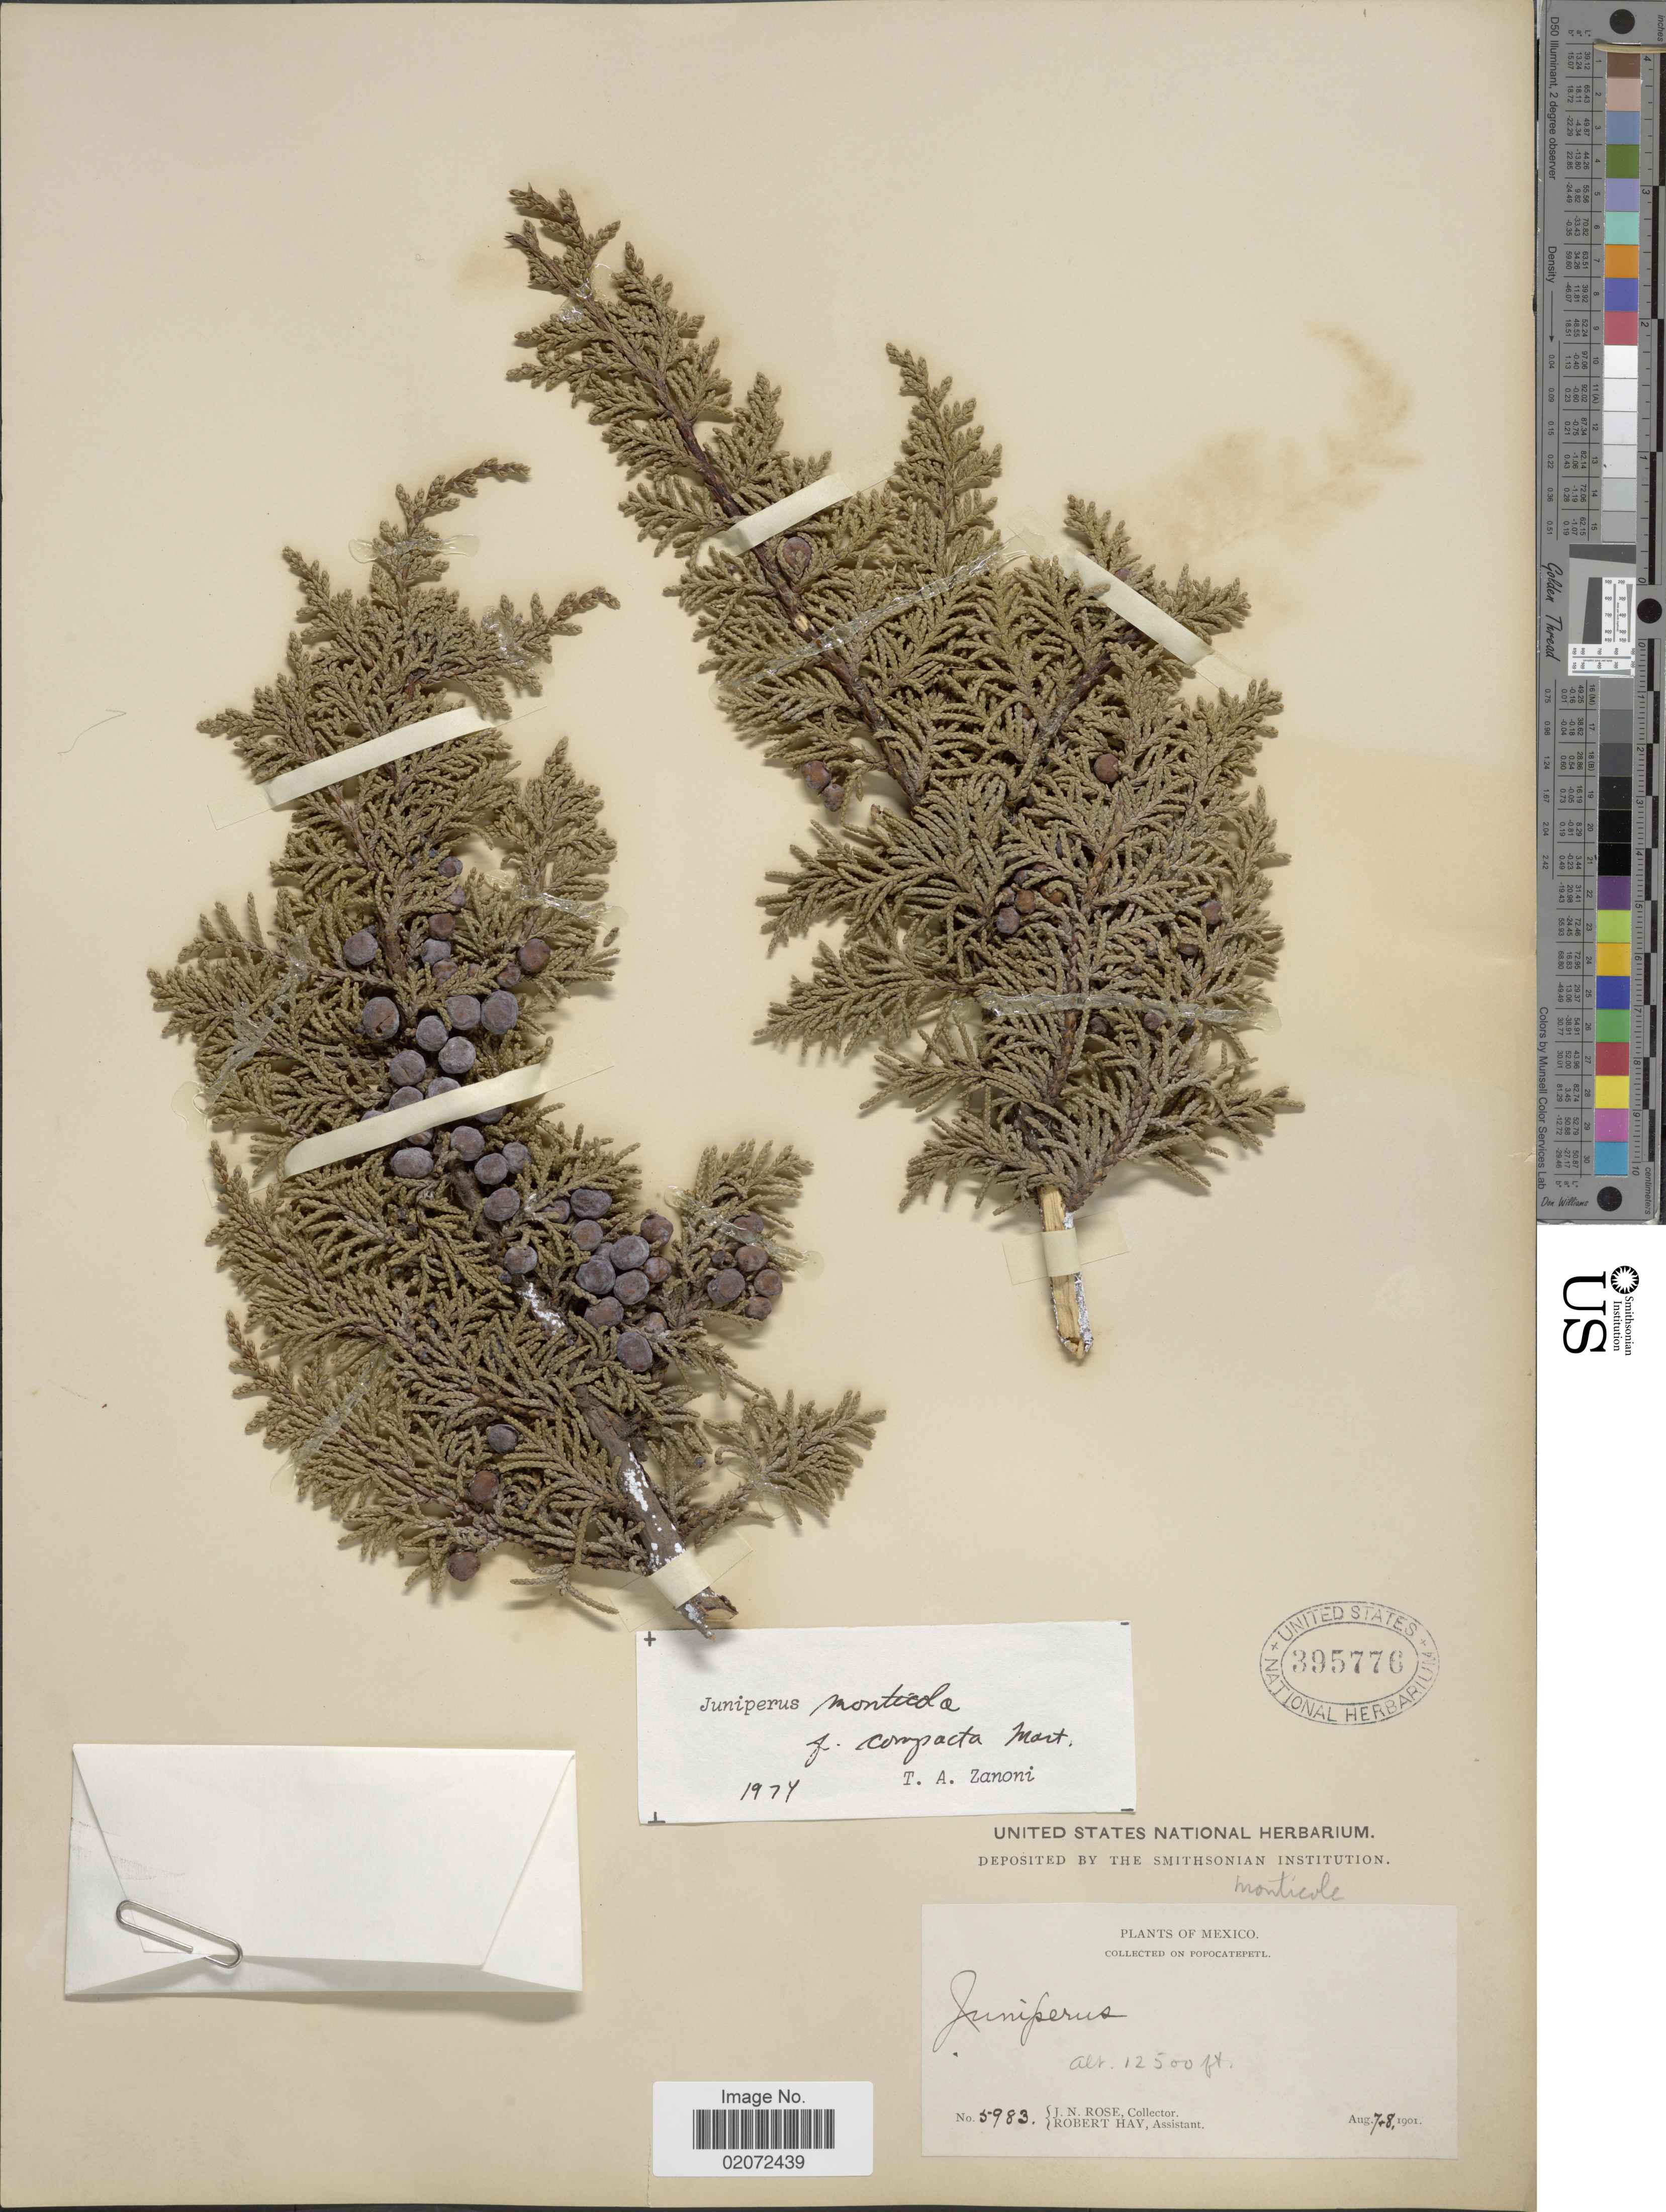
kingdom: Plantae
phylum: Tracheophyta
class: Pinopsida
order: Pinales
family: Cupressaceae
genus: Juniperus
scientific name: Juniperus monticola f. compacta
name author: Martínez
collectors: J. N. Rose & R. H. Hay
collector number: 5983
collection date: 1901-08-07/1901-08-08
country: Mexico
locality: Popocatepetl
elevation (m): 3810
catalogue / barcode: US 395776